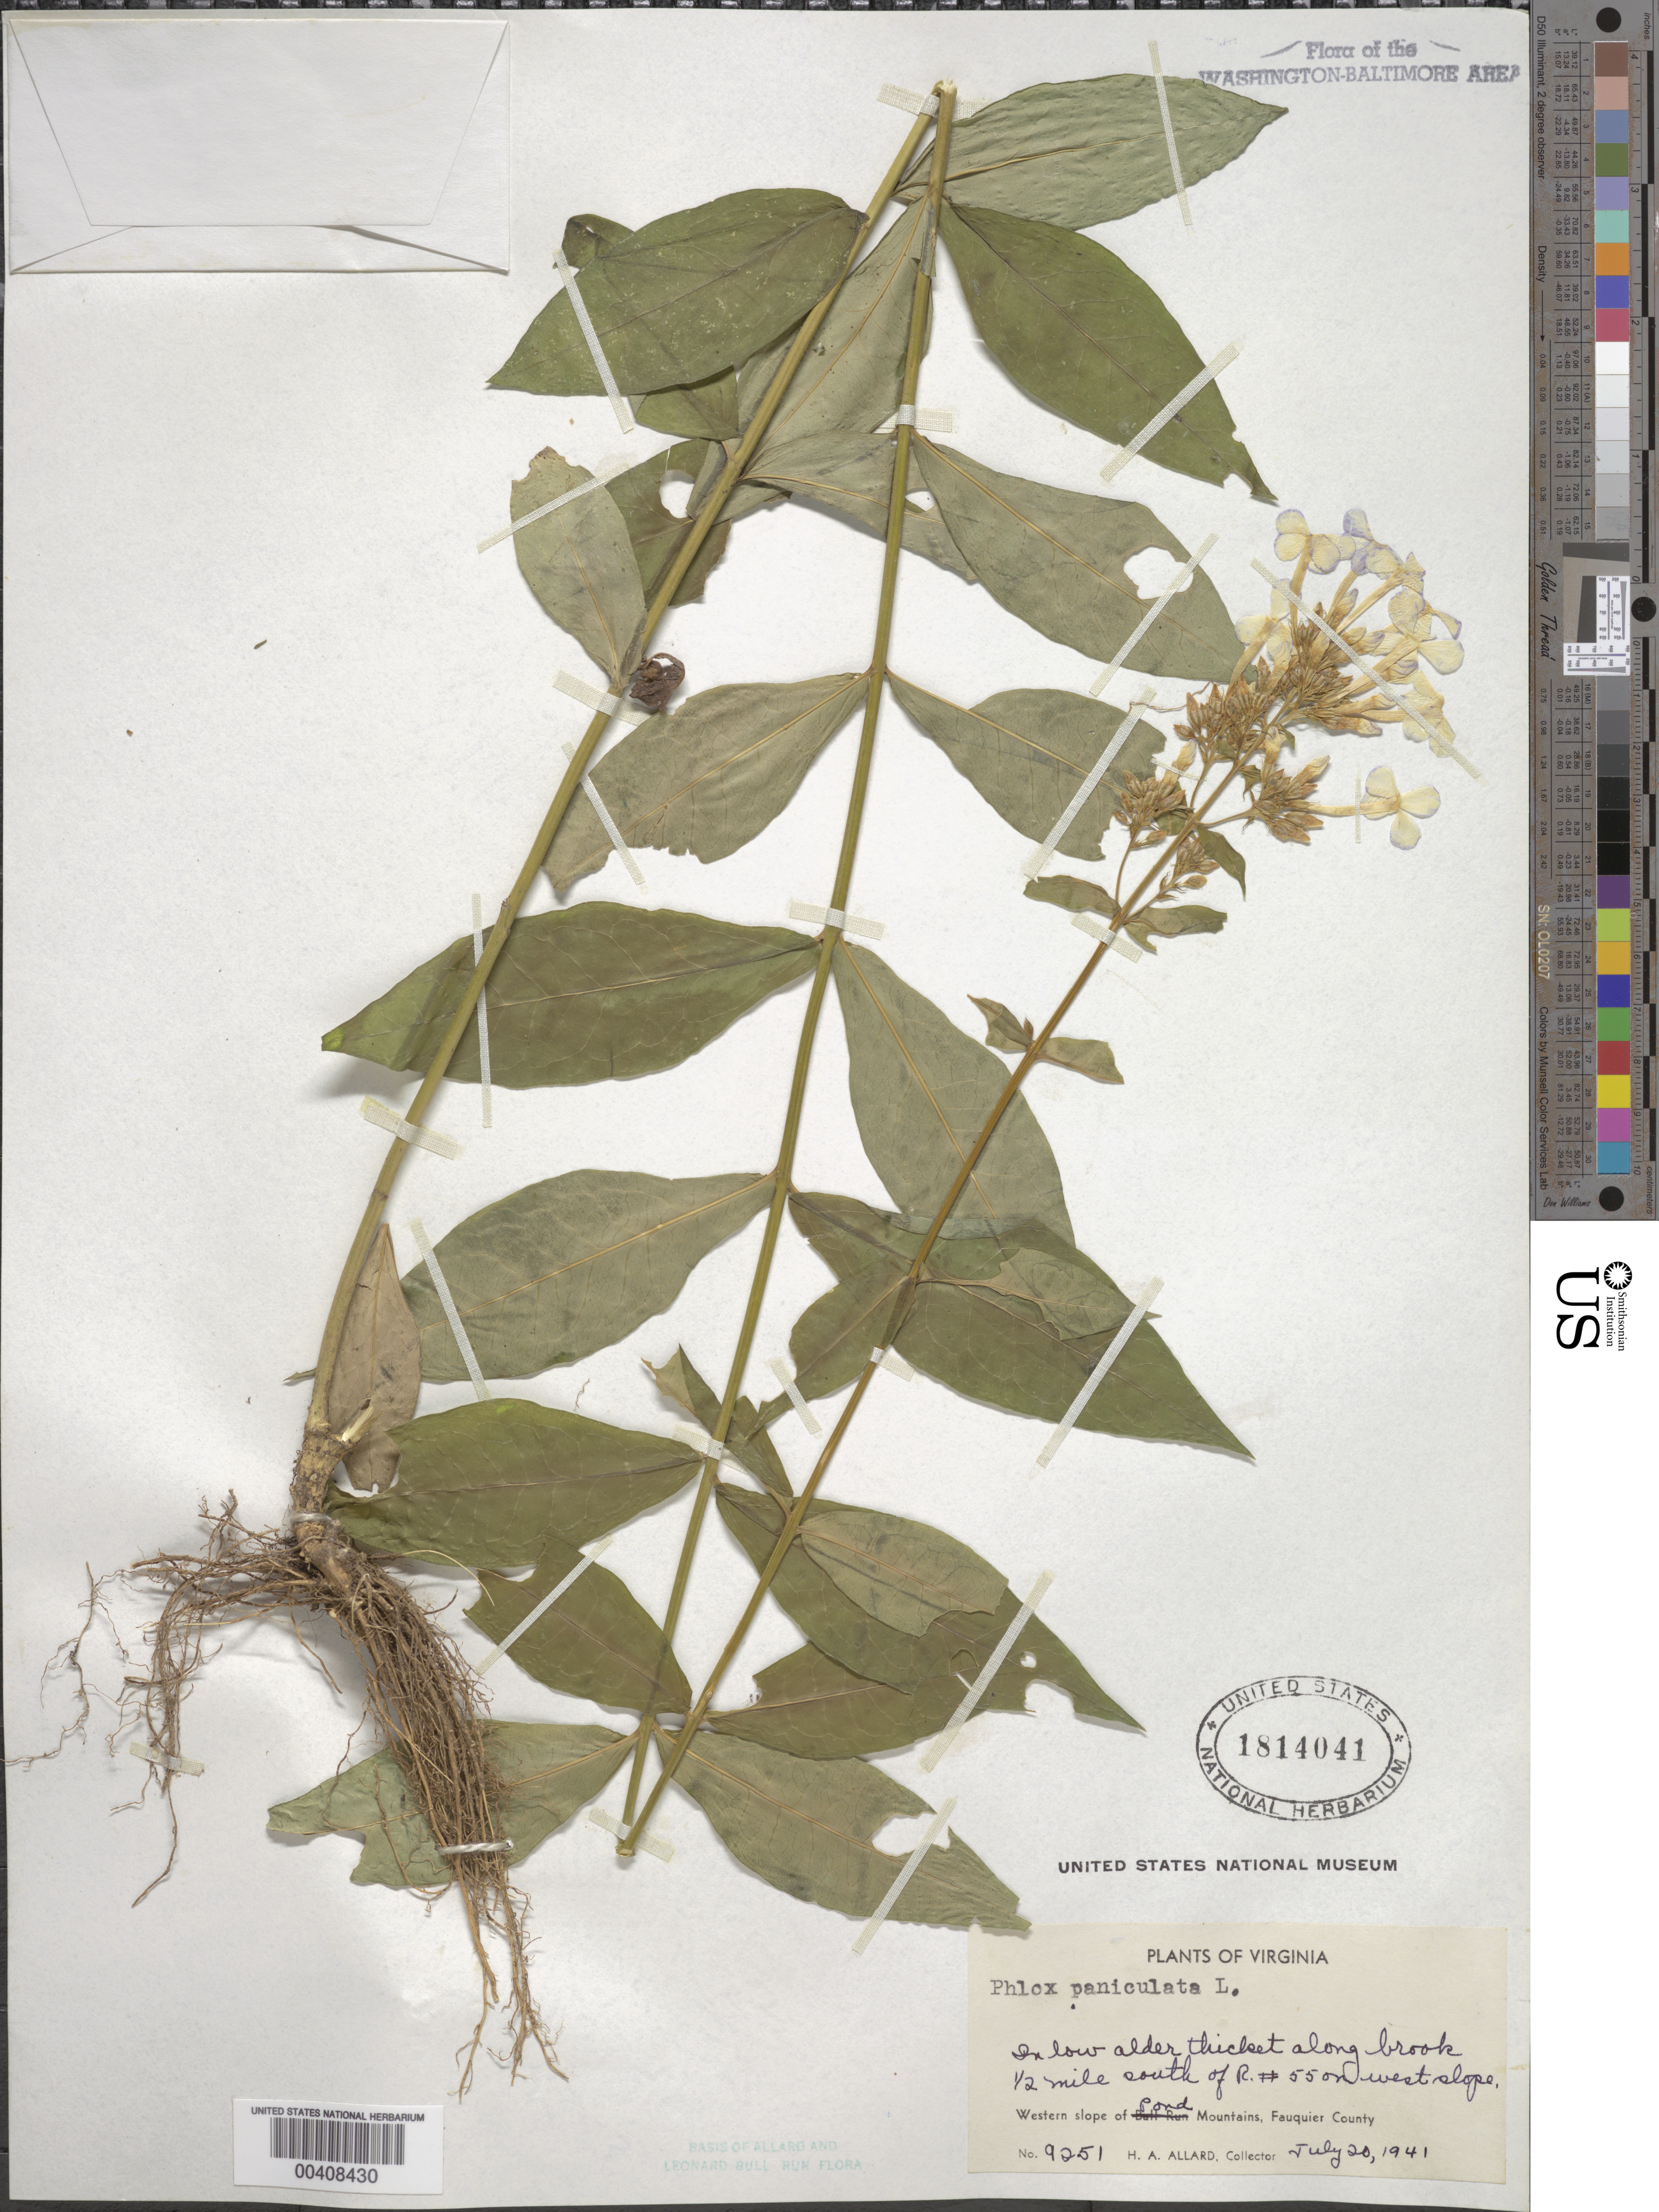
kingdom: Plantae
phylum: Tracheophyta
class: Magnoliopsida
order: Ericales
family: Polemoniaceae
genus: Phlox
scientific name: Phlox paniculata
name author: L.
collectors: H. A. Allard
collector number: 9251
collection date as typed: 20 Jul 1941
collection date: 1941-07-20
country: United States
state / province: Virginia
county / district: Fauquier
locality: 1/2 mi. S of R. 55 on W slope of Pond Mtn.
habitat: Low alder thicket along brook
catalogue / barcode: US 1814041